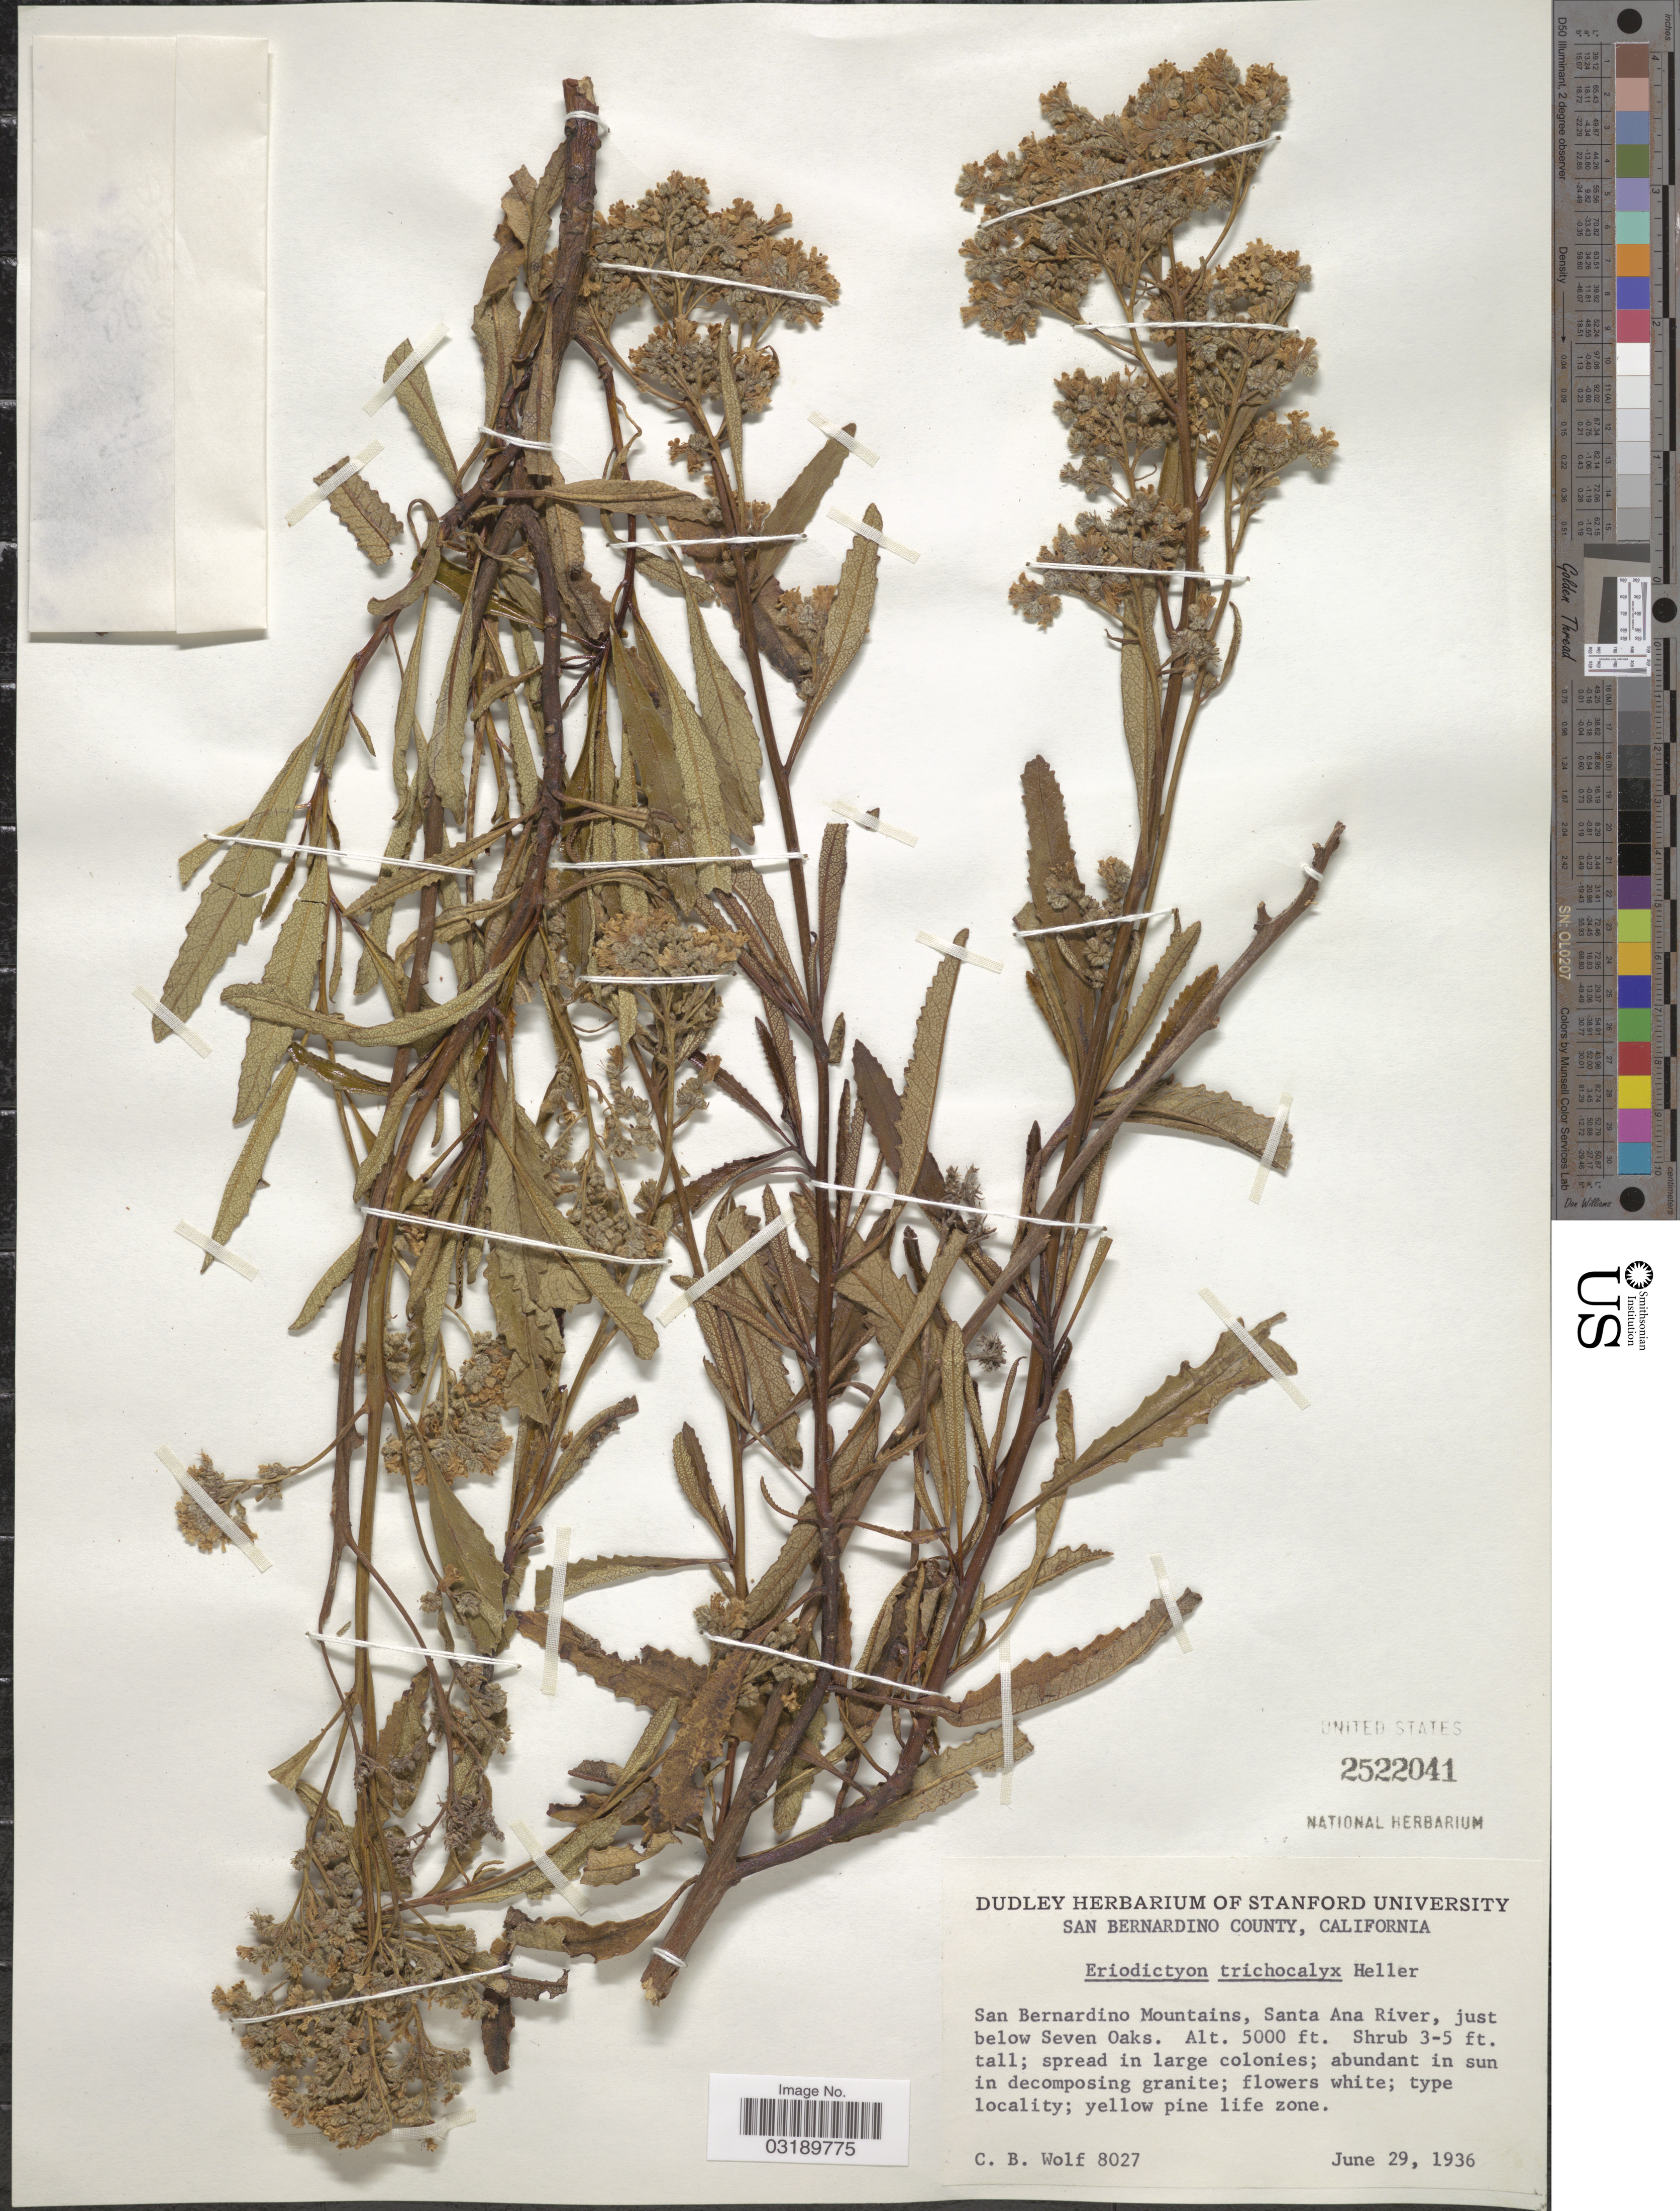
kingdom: Plantae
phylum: Tracheophyta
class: Magnoliopsida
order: Boraginales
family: Namaceae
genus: Eriodictyon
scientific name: Eriodictyon trichocalyx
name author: A. Heller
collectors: C. B. Wolf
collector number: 8027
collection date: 1936-06-29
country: United States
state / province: California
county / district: San Bernardino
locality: Sam Bernardino County. San Bernardino Mountains, Santa Ana River, just below Seven Oaks.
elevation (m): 152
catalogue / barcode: US 2522041